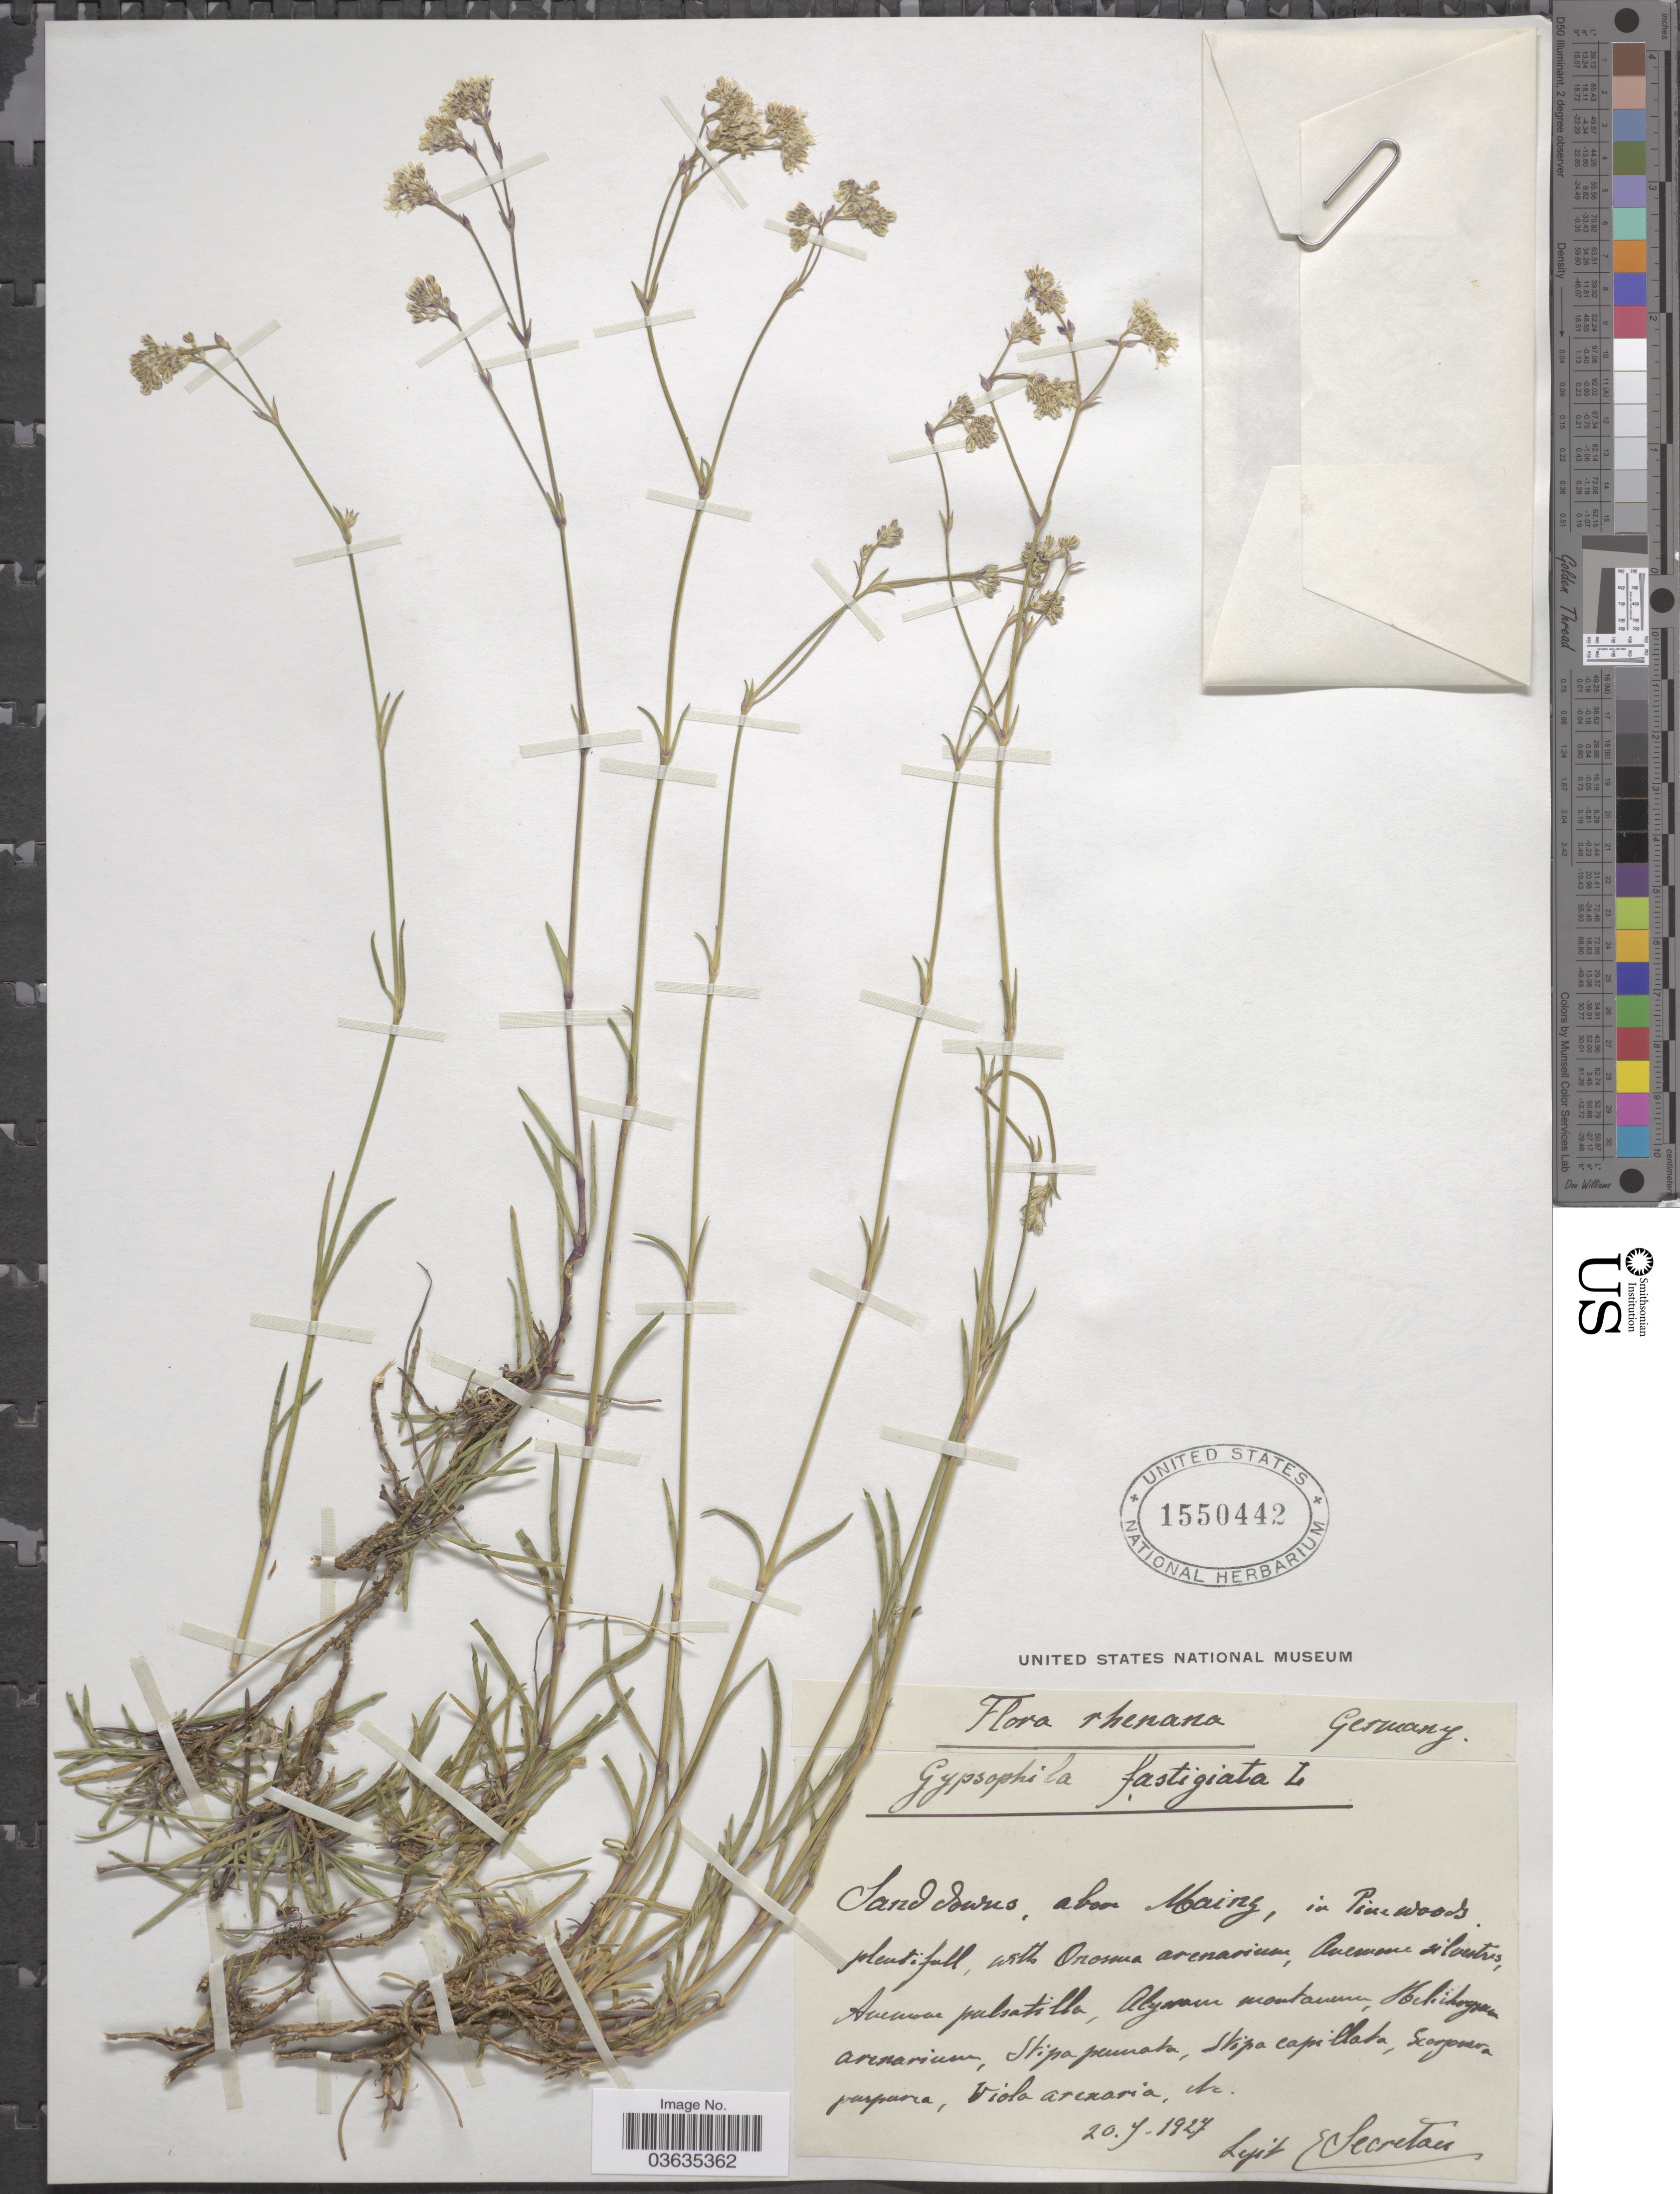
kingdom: Plantae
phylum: Tracheophyta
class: Magnoliopsida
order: Caryophyllales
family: Caryophyllaceae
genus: Gypsophila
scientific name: Gypsophila fastigiata var. fastigiata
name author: L.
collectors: E. Secretan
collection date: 1927-07-20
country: Germany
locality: Rhenana. Sand downs [interpreted], above Mainz, in Pinewoods.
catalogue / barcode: US 1550442